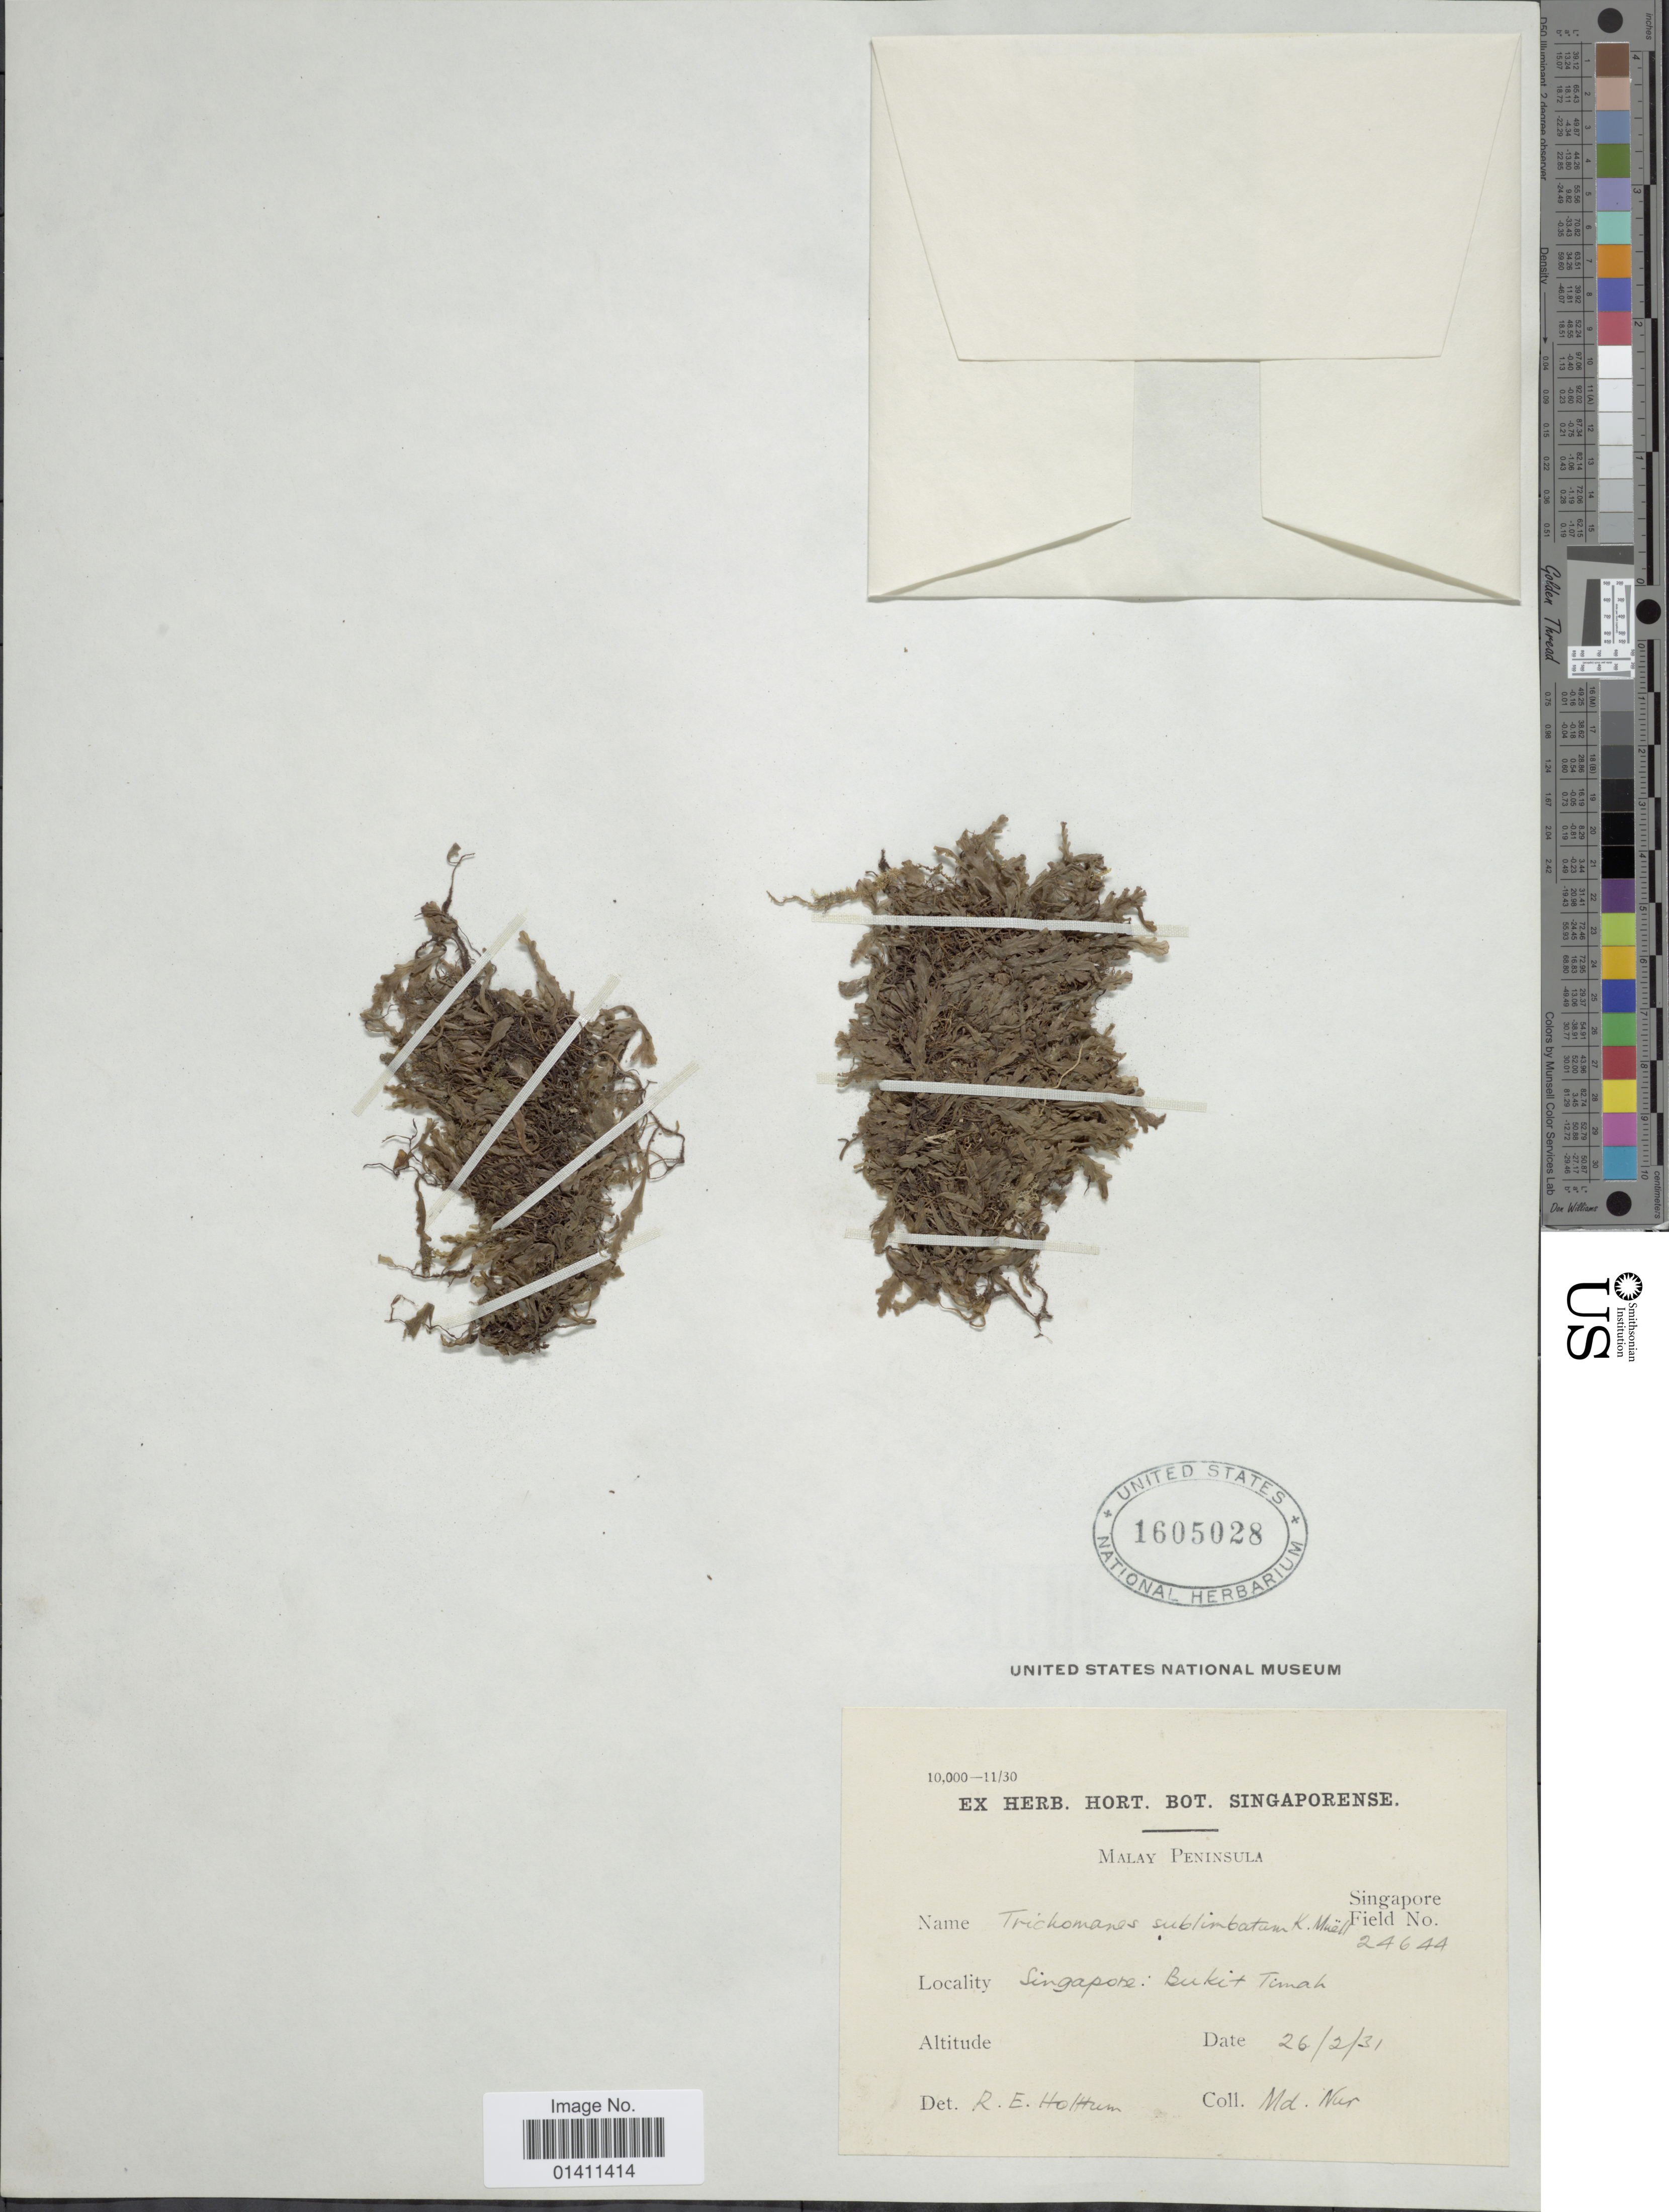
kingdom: Plantae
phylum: Tracheophyta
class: Polypodiopsida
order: Hymenophyllales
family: Hymenophyllaceae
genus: Didymoglossum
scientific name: Didymoglossum sublimbatum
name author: (K. Müller) Ebihara & K. Iwats.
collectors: M. Nur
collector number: Singapore Field 24644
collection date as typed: Transcribed d/m/y: 26/2/31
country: Singapore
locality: Malay Peninsula. Bukit Timah.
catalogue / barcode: US 1605028